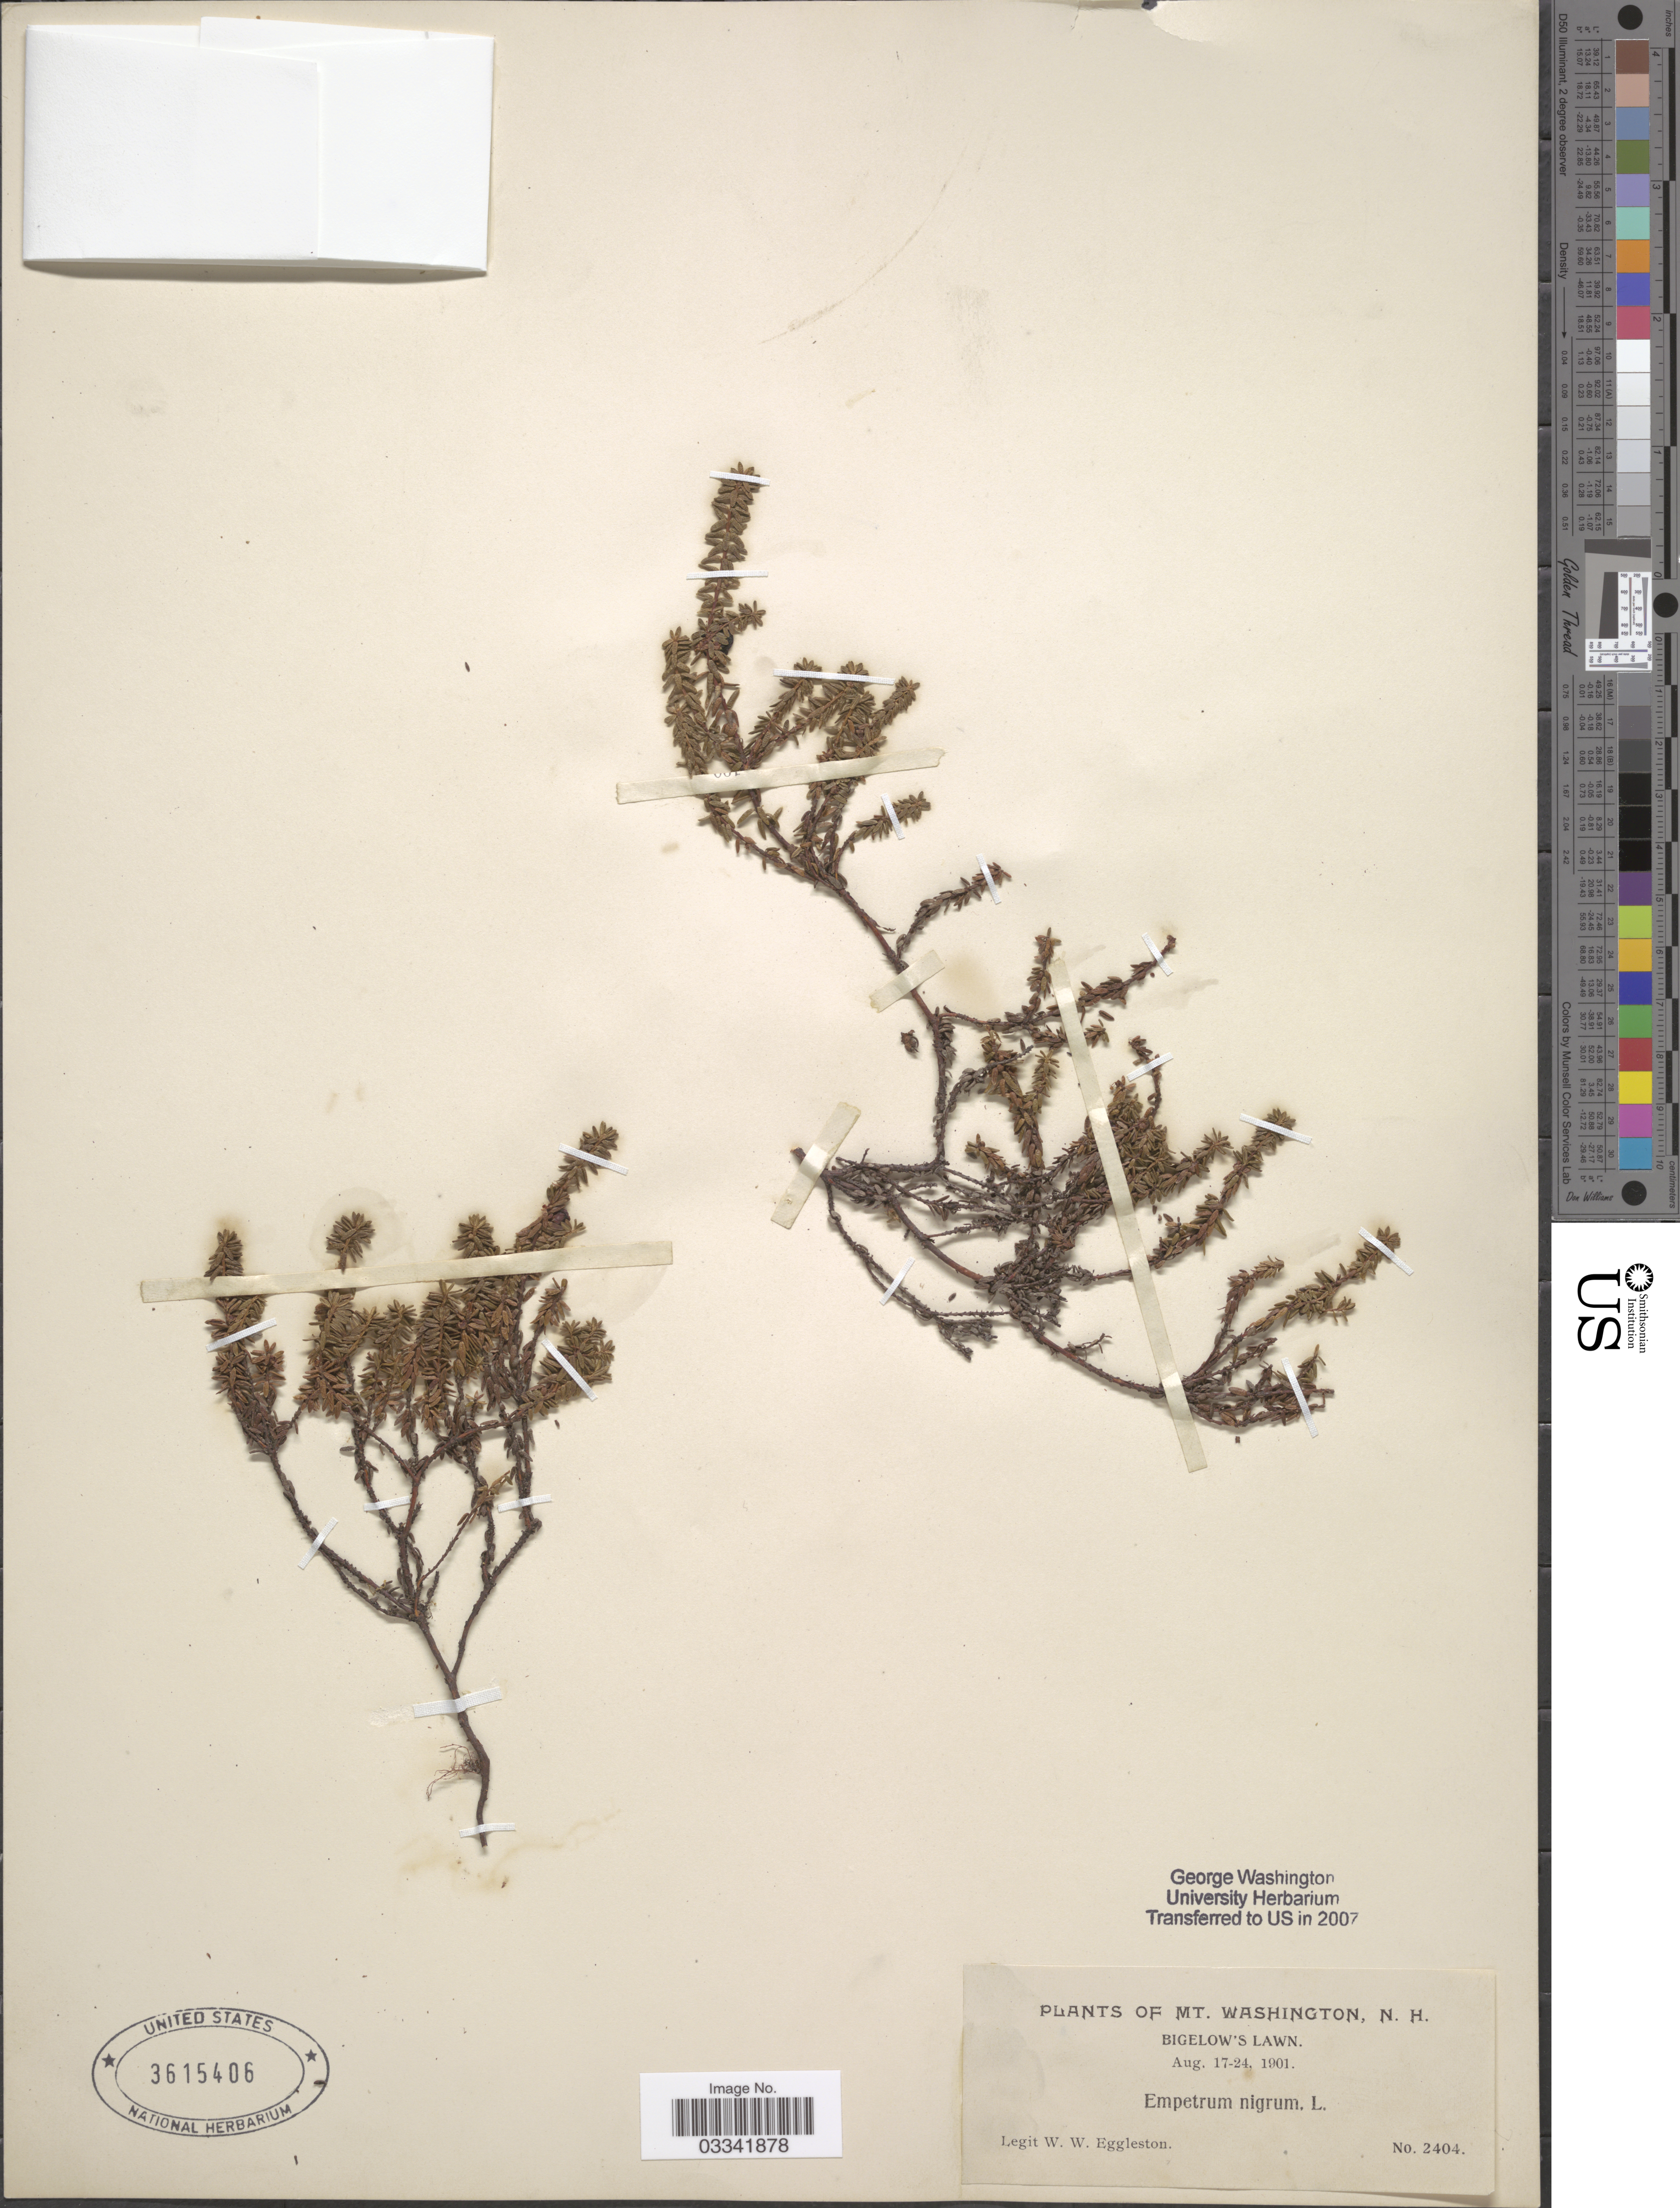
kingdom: Plantae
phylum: Tracheophyta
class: Magnoliopsida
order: Ericales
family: Ericaceae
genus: Empetrum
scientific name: Empetrum nigrum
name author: L.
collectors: W. W. Eggleston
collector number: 2404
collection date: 1901-08-17/1901-08-24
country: United States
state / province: New Hampshire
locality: Mt. Washington, Bigelow's Lawn.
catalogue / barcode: US 3615406